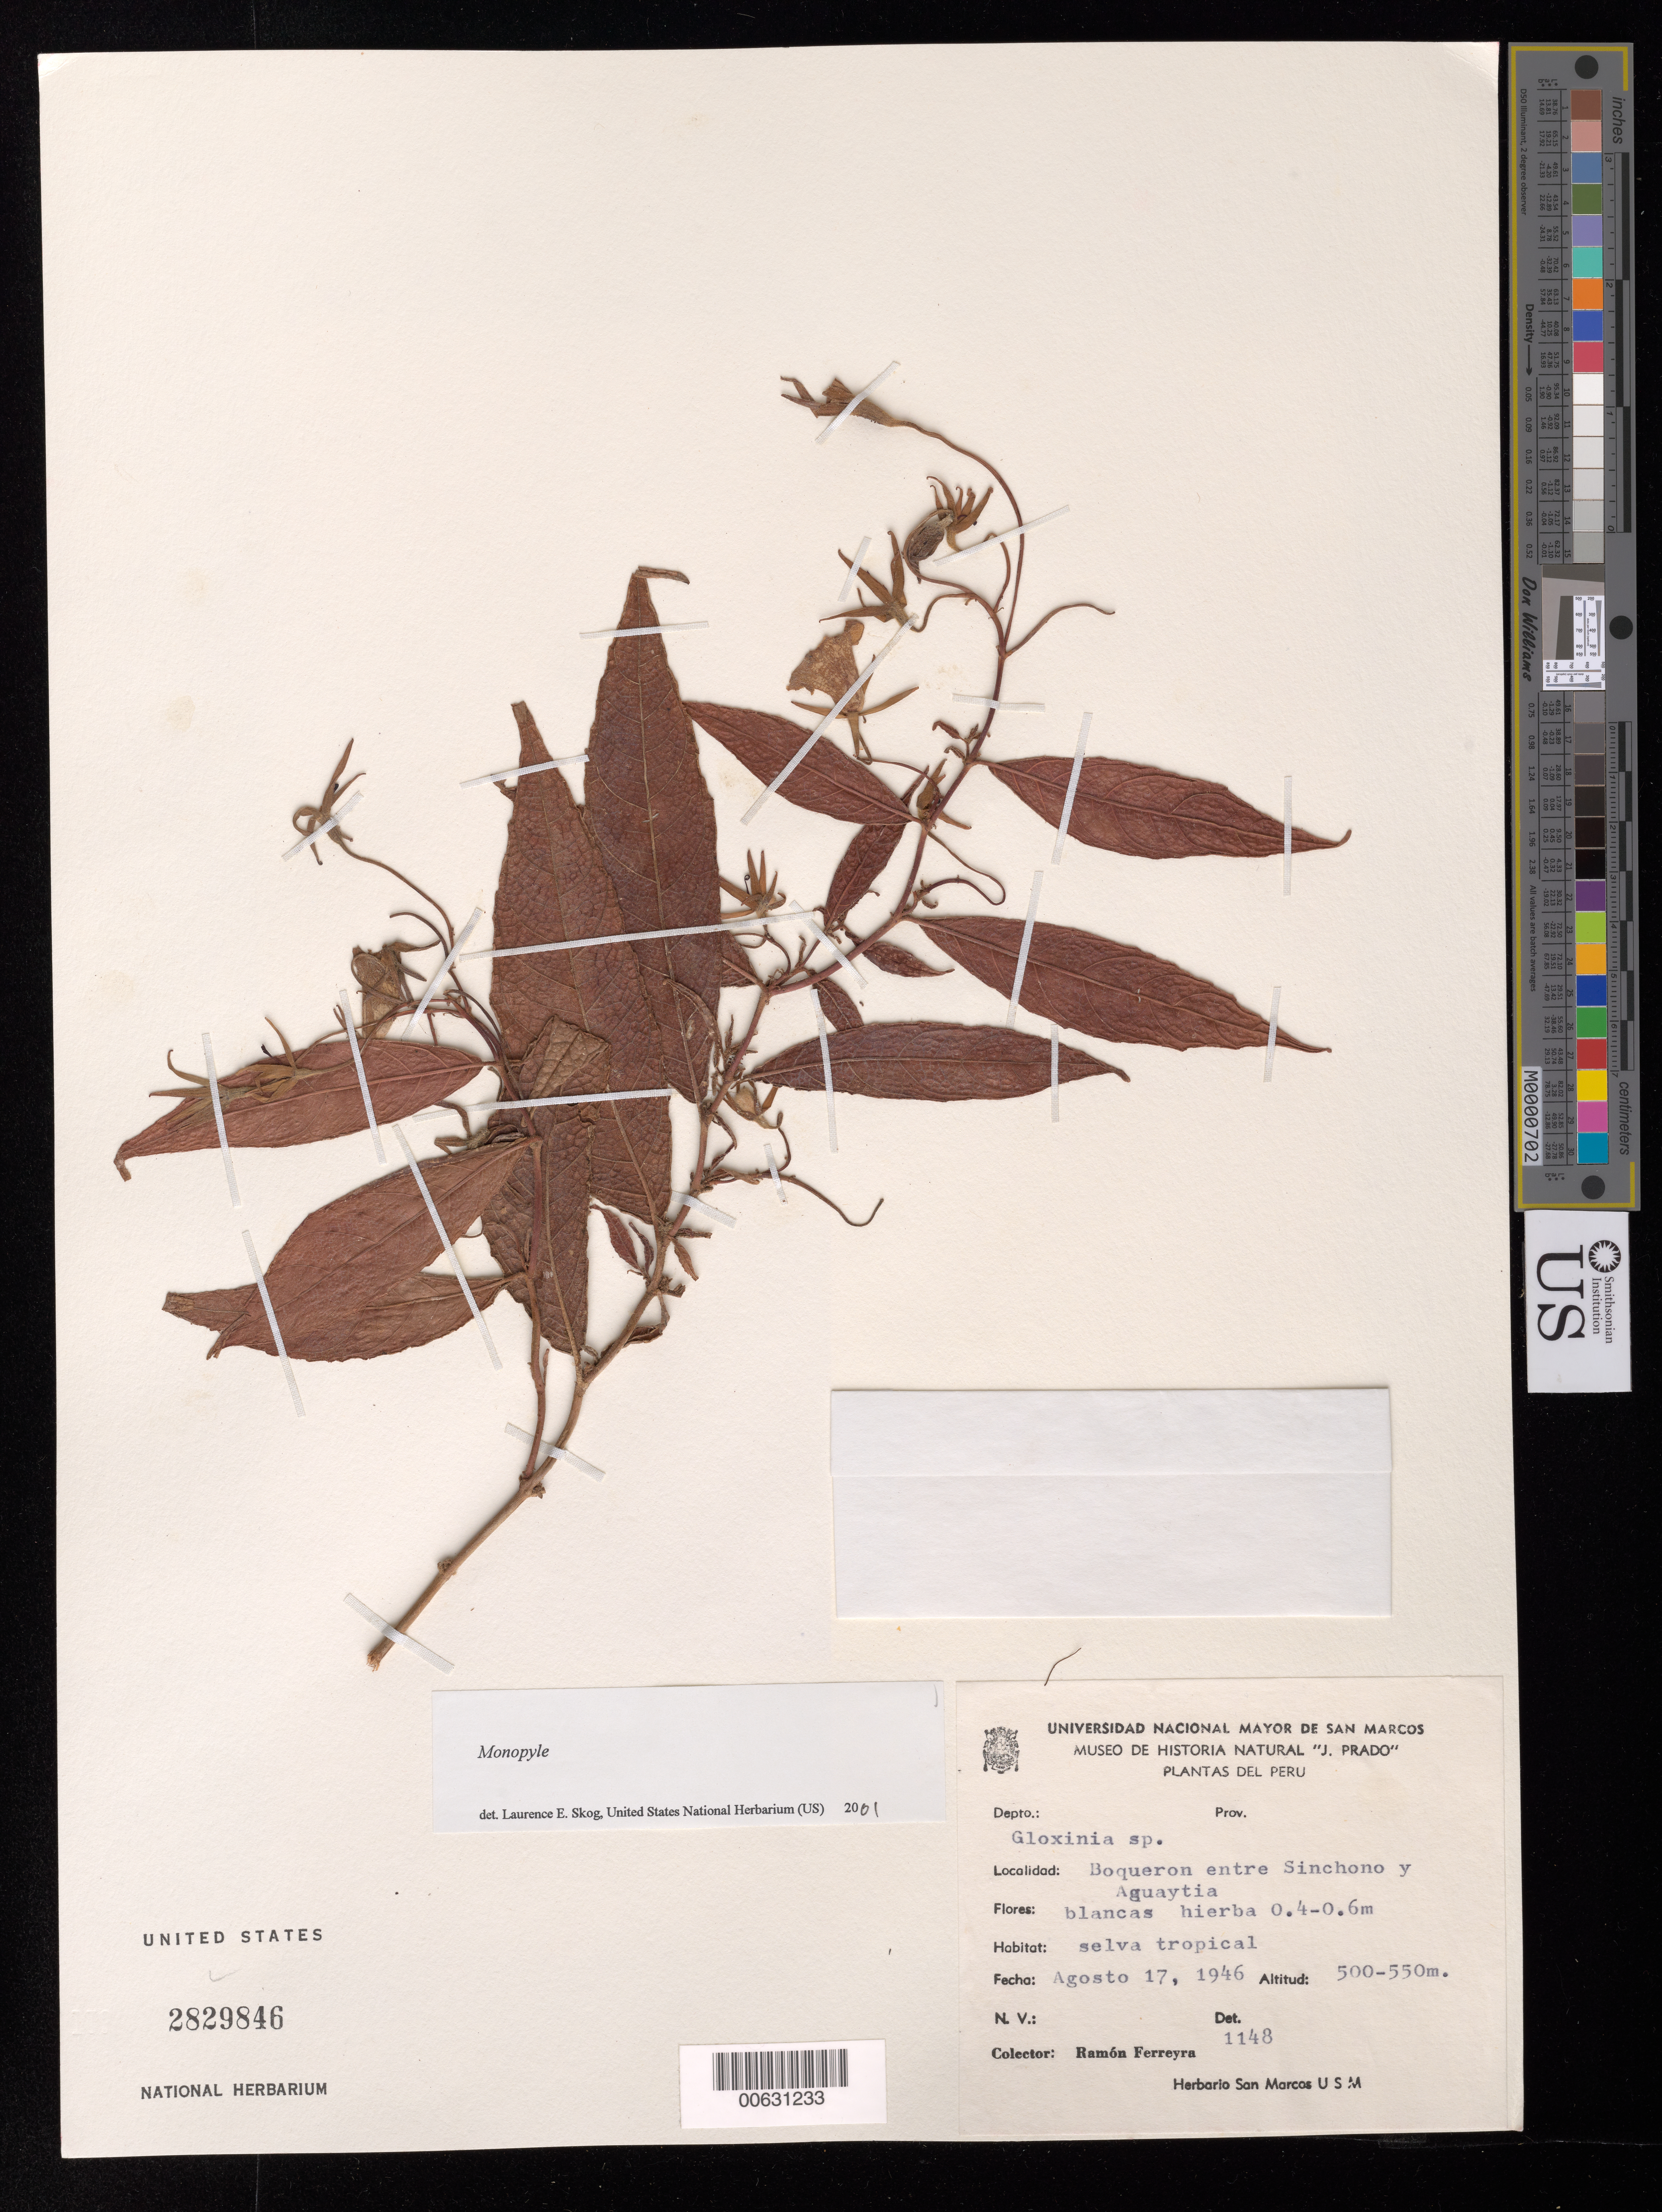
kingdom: Plantae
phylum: Tracheophyta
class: Magnoliopsida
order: Lamiales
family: Gesneriaceae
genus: Monopyle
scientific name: Monopyle sp.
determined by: Skog, Laurence E.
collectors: R. A. Ferreyra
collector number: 1148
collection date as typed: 17 Aug 1946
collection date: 1946-08-17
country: Peru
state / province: Loreto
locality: Boqueron entre Sinchono y Aguaytia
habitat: Selva tropical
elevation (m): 500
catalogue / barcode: US 2829846